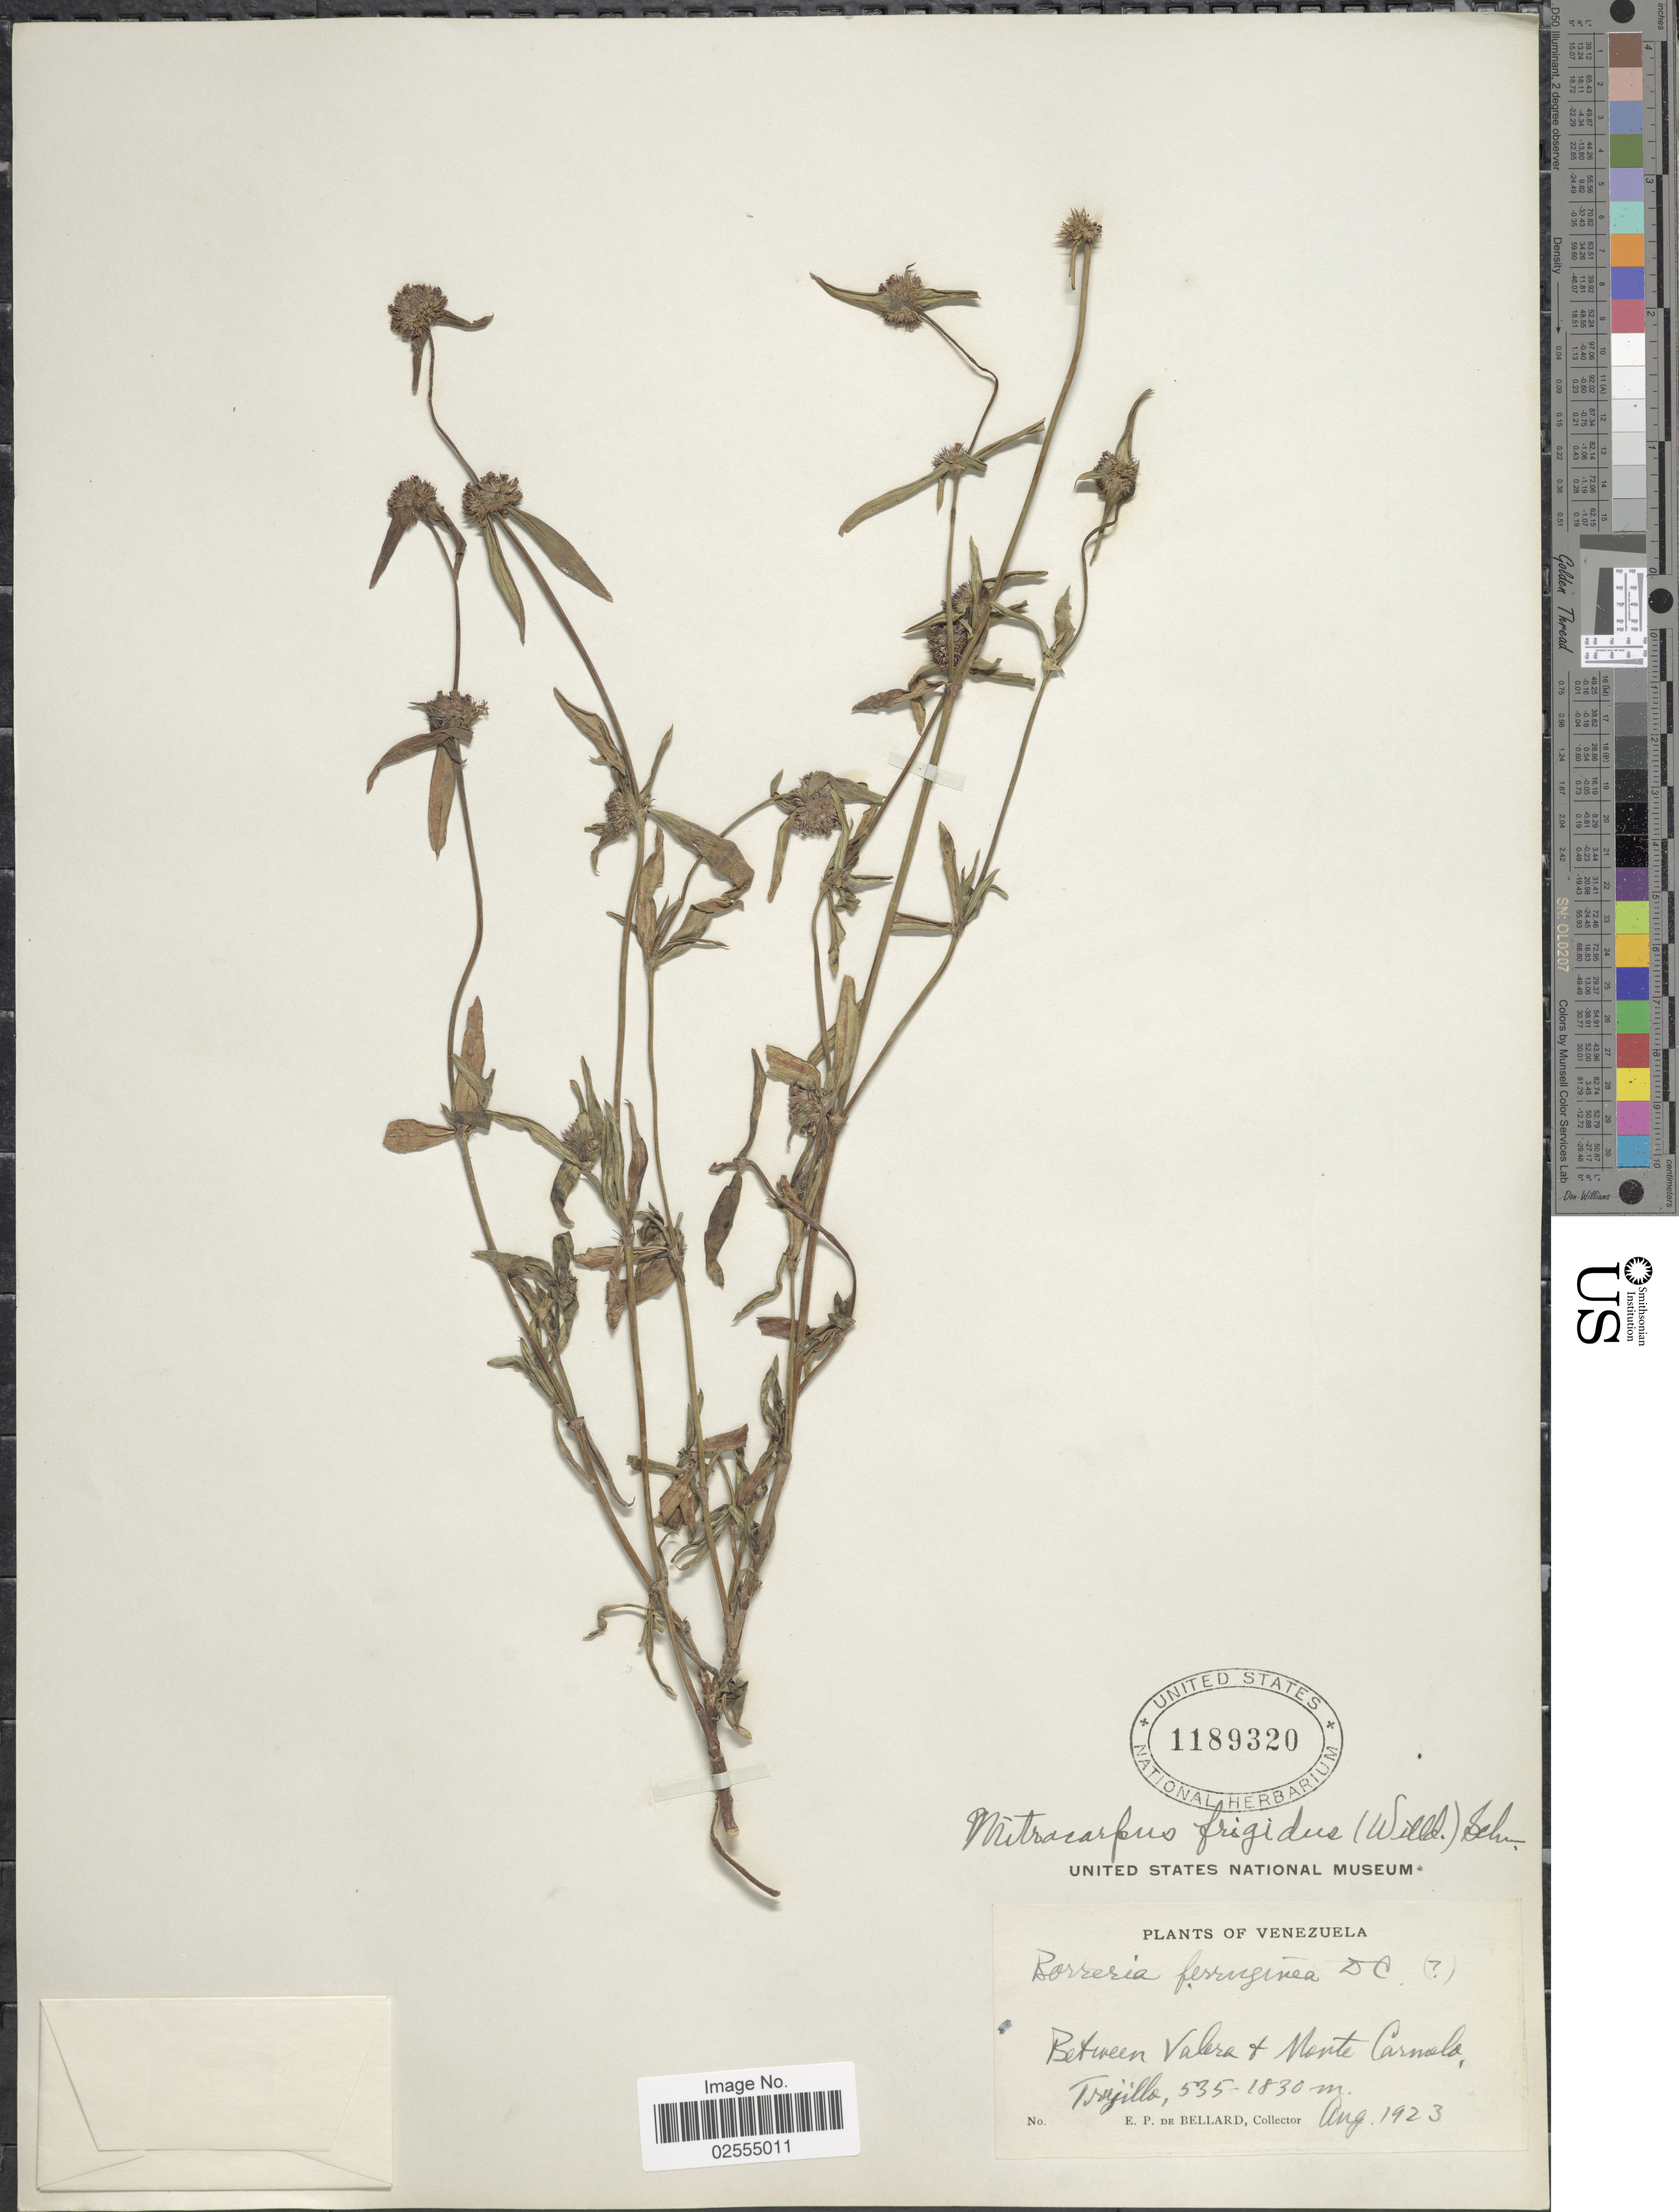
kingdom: Plantae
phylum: Tracheophyta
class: Magnoliopsida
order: Gentianales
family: Rubiaceae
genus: Mitracarpus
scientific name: Mitracarpus frigidus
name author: (Willd. ex Roem. & Schult.) K. Schum.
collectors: E. de Bellard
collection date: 1923-08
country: Venezuela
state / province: Trujillo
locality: Between Valera & Monte Carmelo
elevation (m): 535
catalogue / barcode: US 1189320